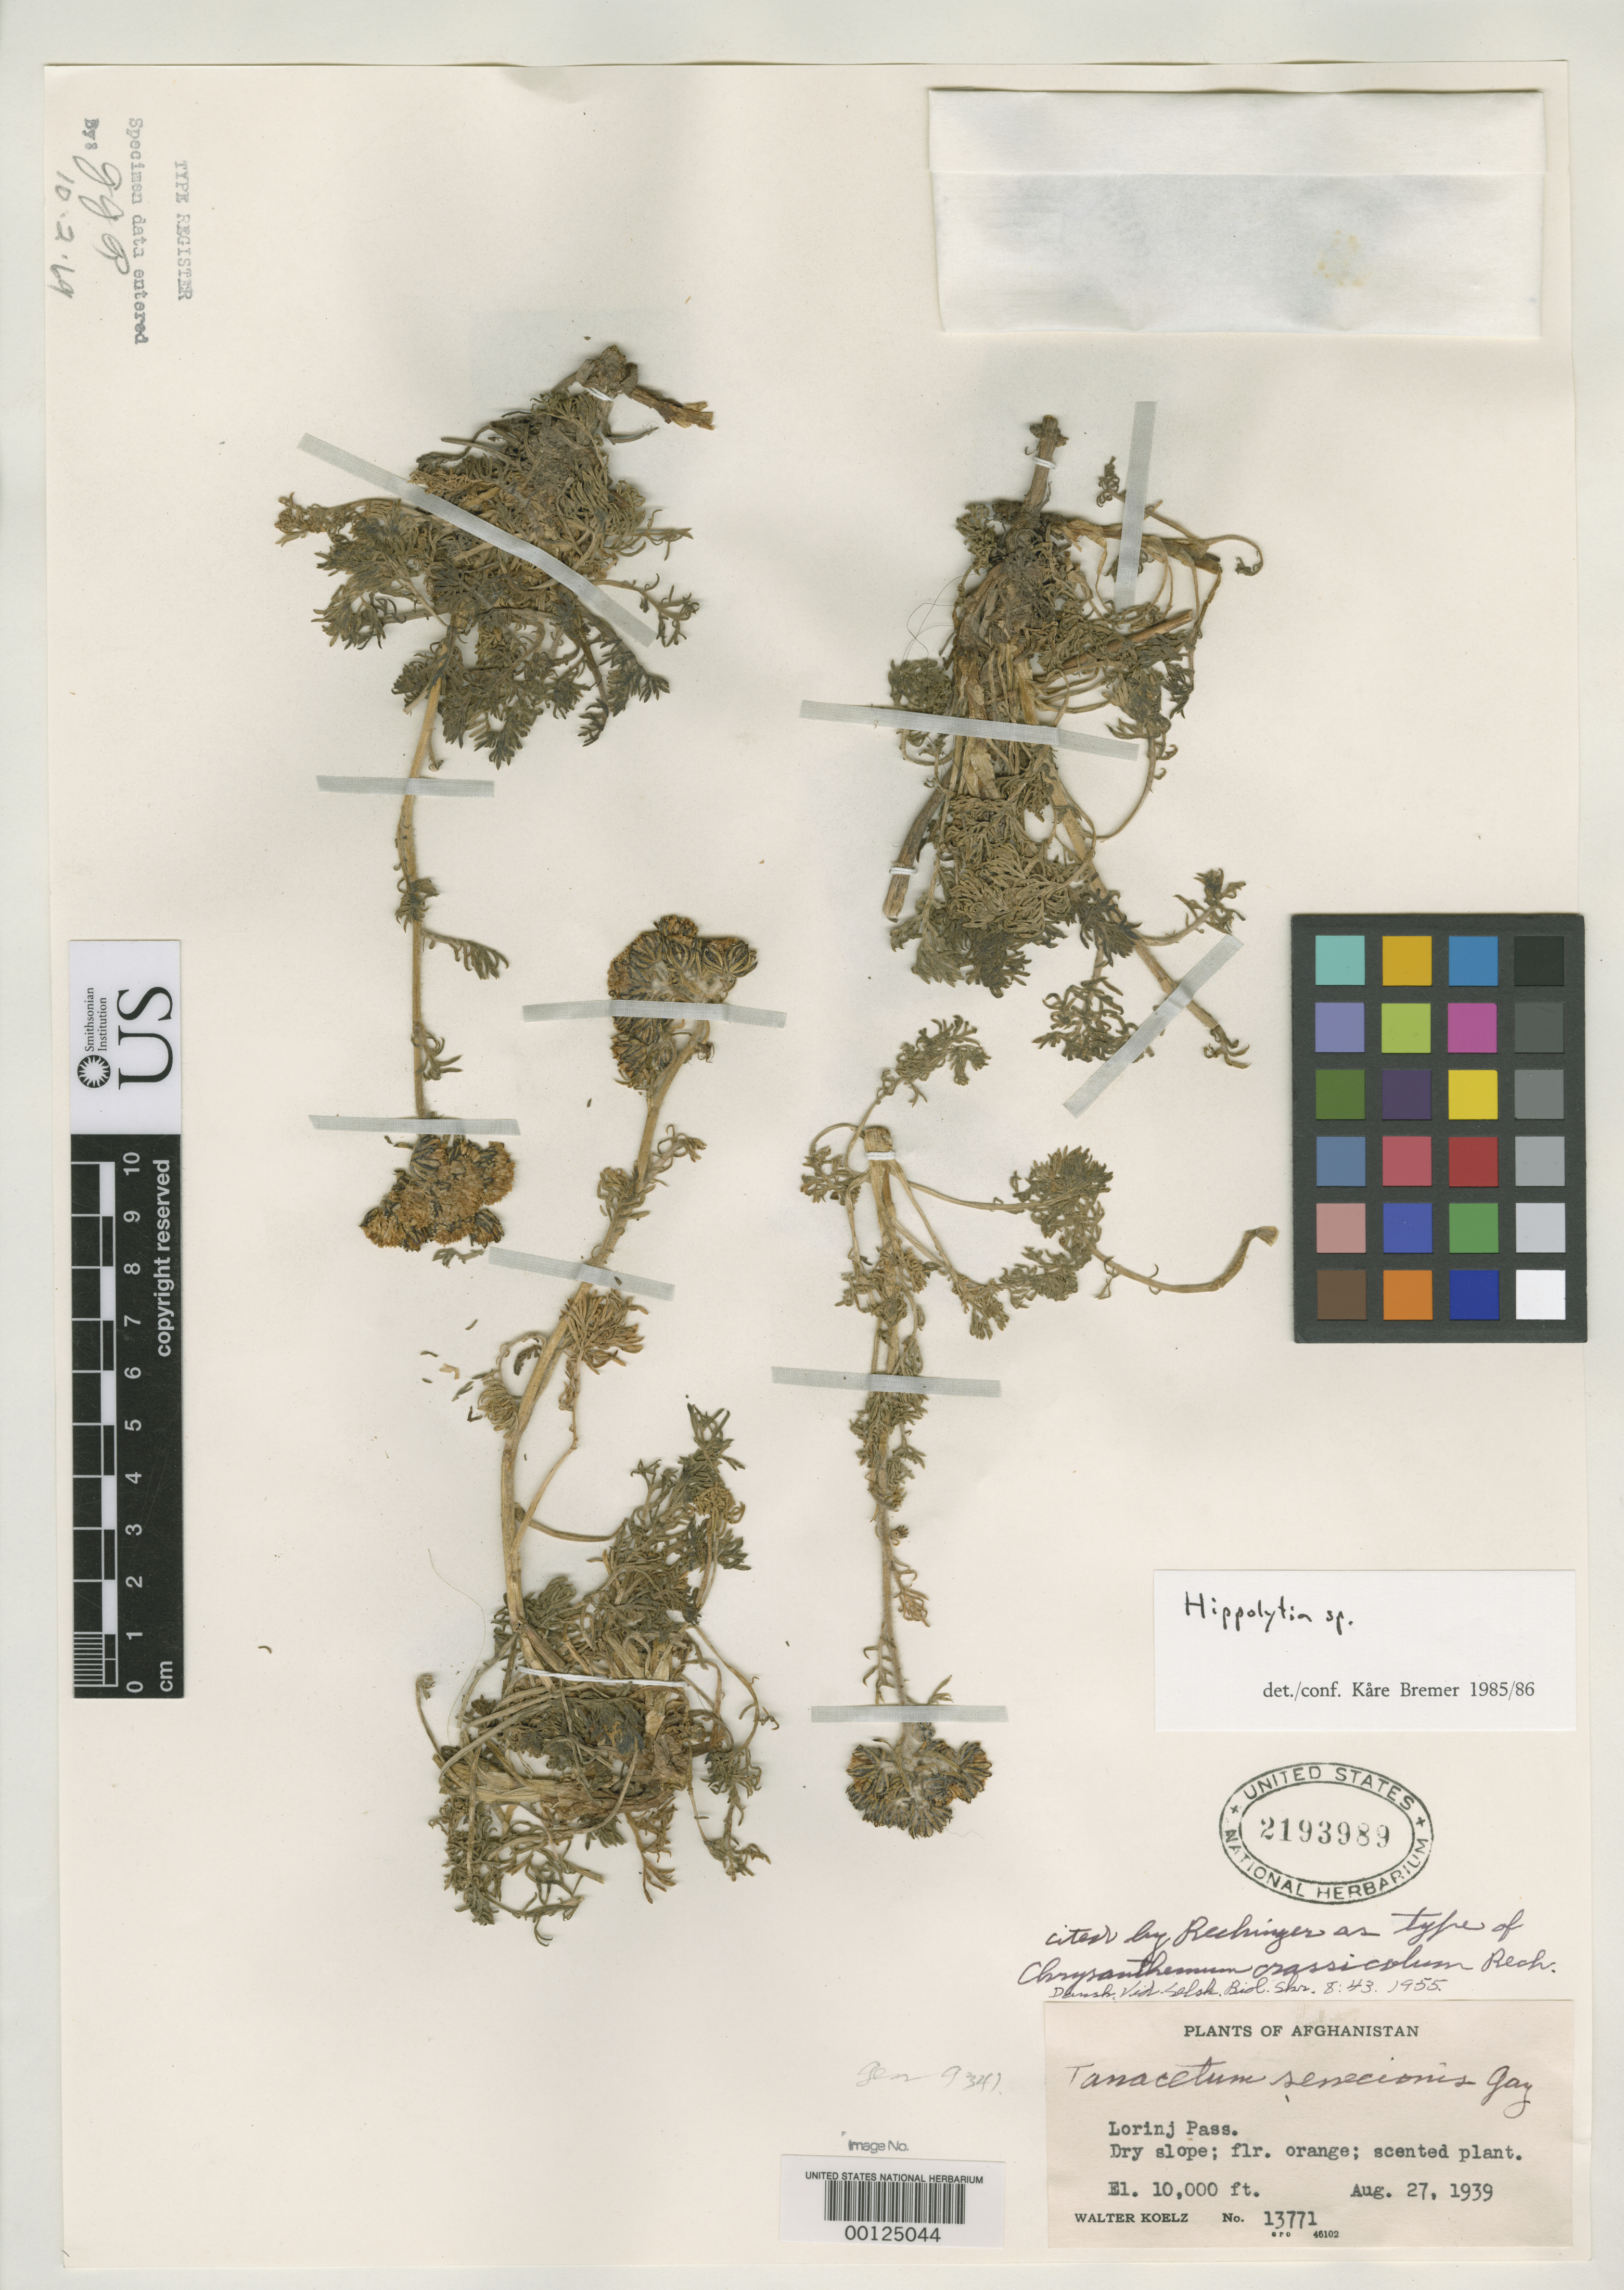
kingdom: Plantae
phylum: Tracheophyta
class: Magnoliopsida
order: Asterales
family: Asteraceae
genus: Chrysanthemum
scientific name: Chrysanthemum crassicola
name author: Rech. f.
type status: Isotype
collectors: W. N. Koelz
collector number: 13771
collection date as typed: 27 Aug 1939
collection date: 1939-08-27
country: Afghanistan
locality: Lorinj Pass.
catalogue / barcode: US 2193989